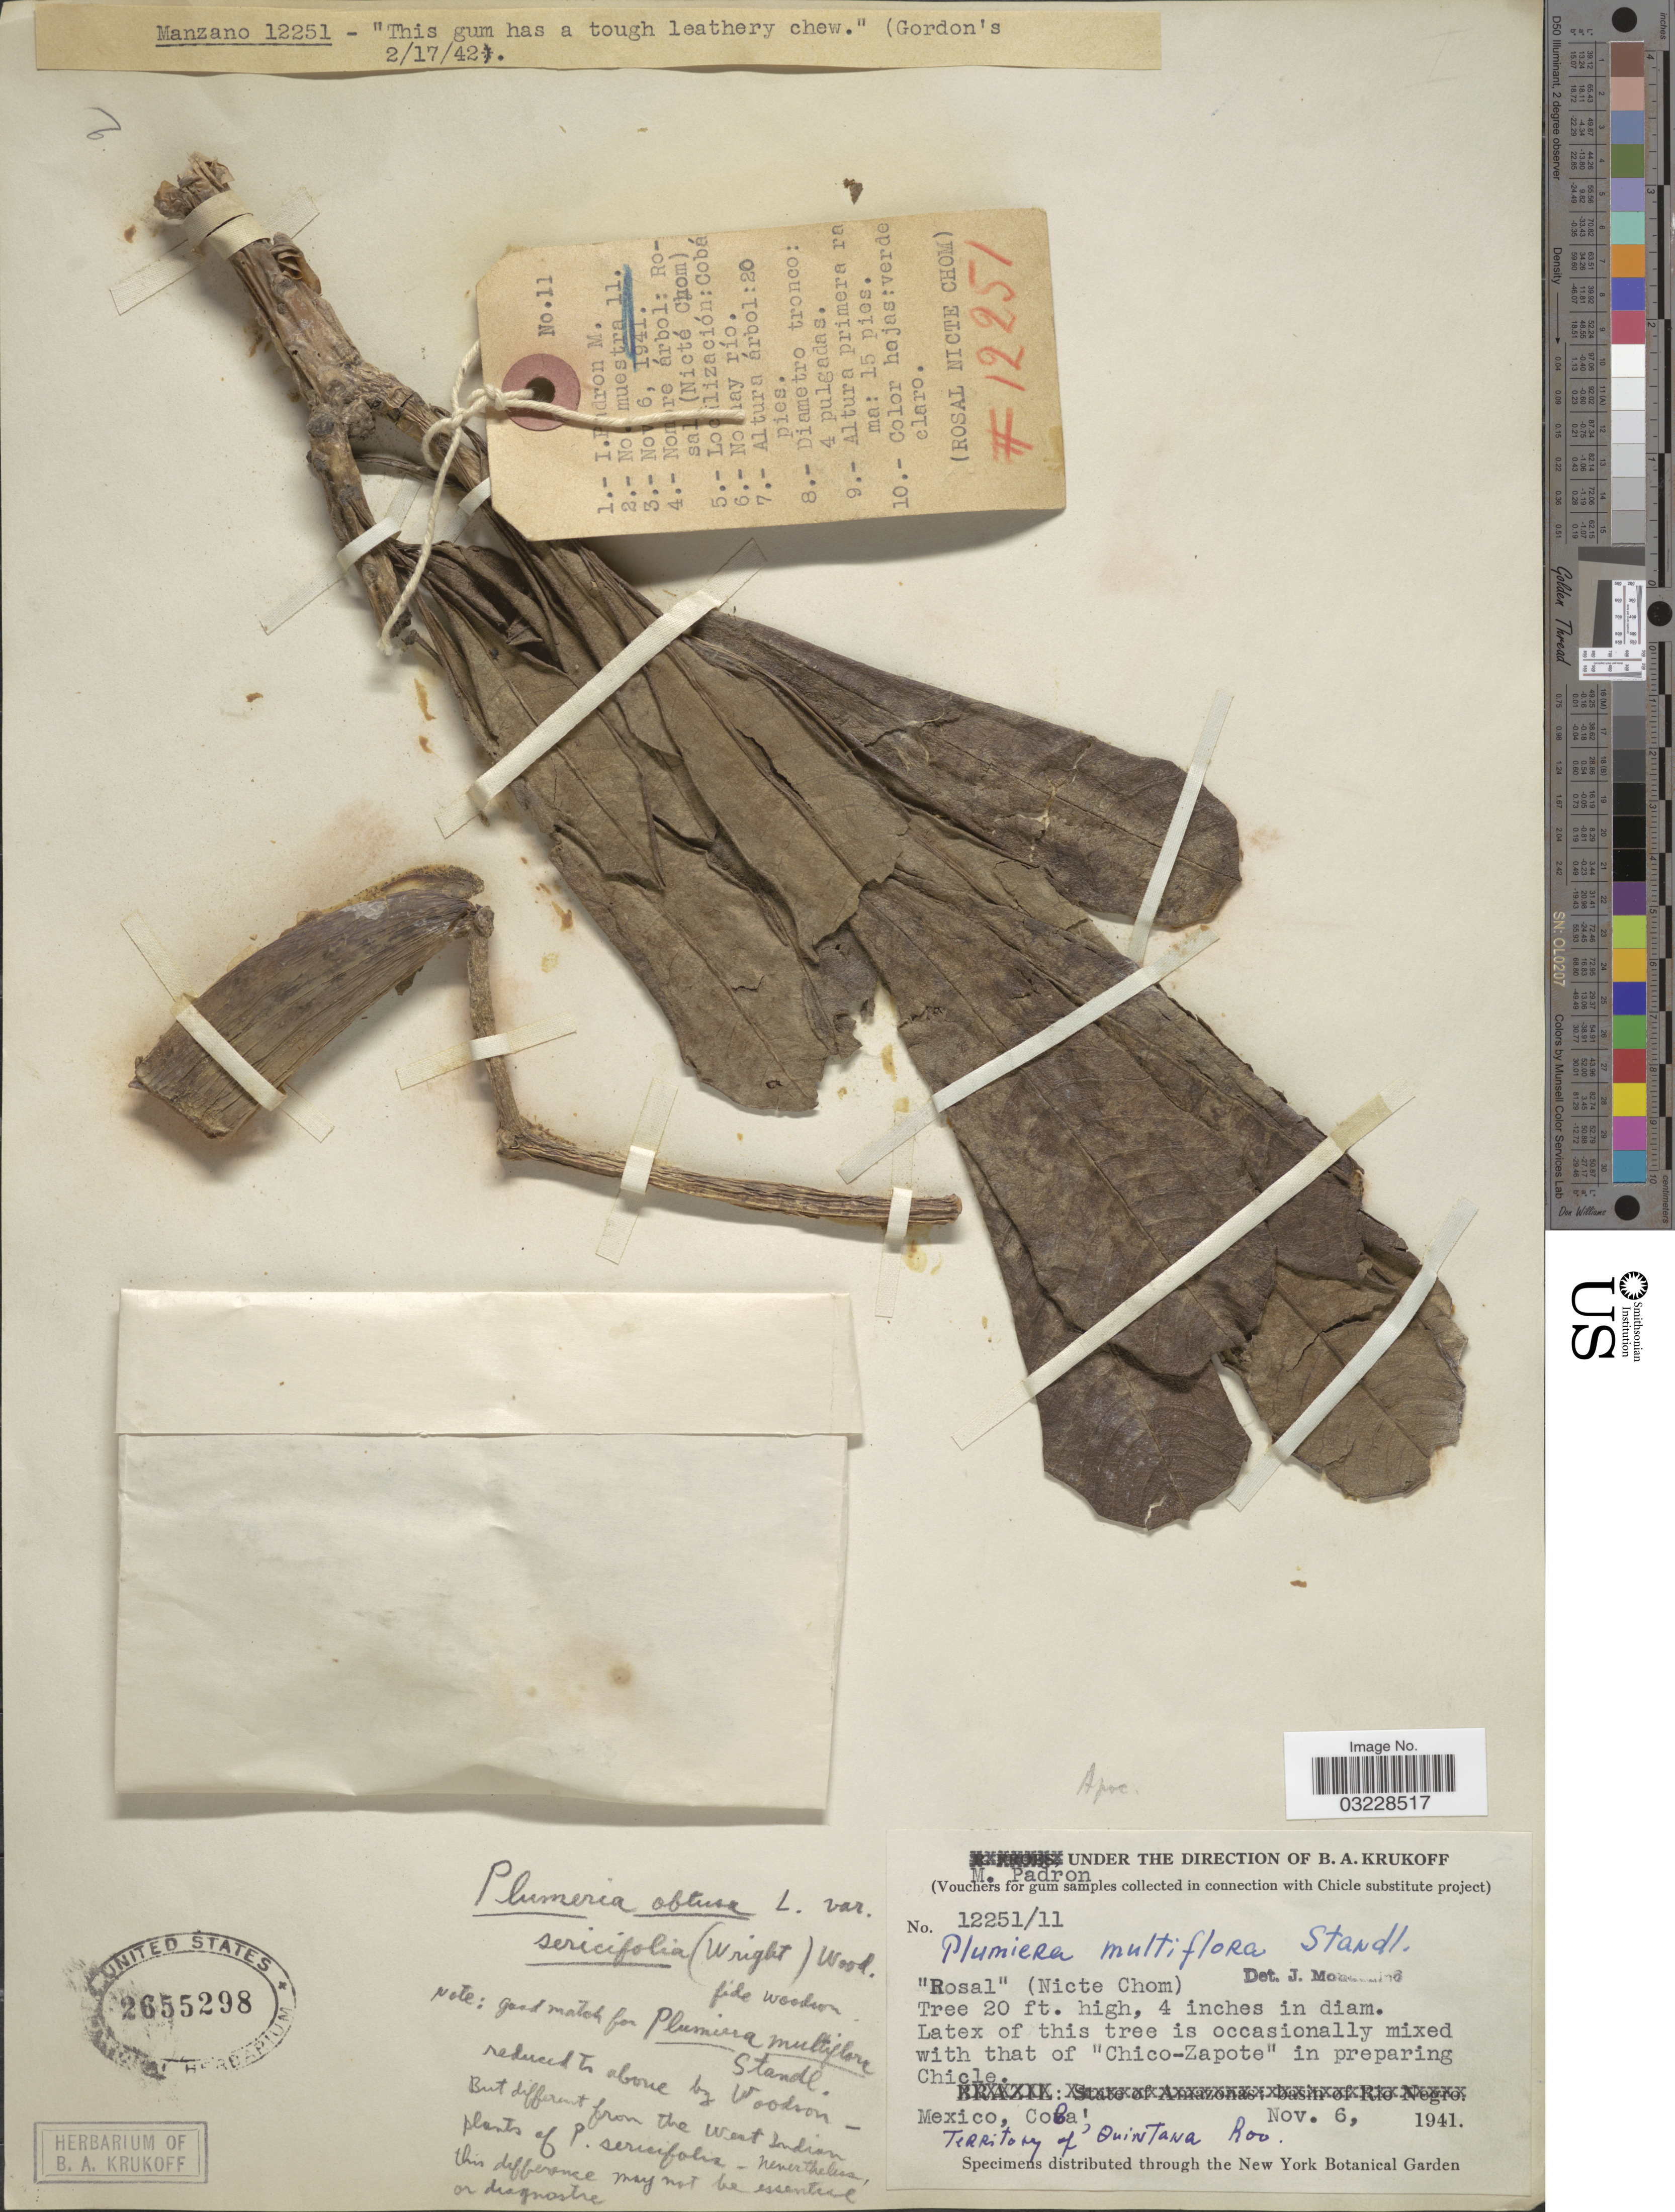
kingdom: Plantae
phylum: Tracheophyta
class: Magnoliopsida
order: Gentianales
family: Apocynaceae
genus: Plumeria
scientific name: Plumeria obtusa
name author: L.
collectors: M. Padron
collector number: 12251/11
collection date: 1941-11-06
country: Mexico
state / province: Quintana Roo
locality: Mexico, Coba, Territory of Quintana Roo, Chicle.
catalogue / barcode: US 2655298